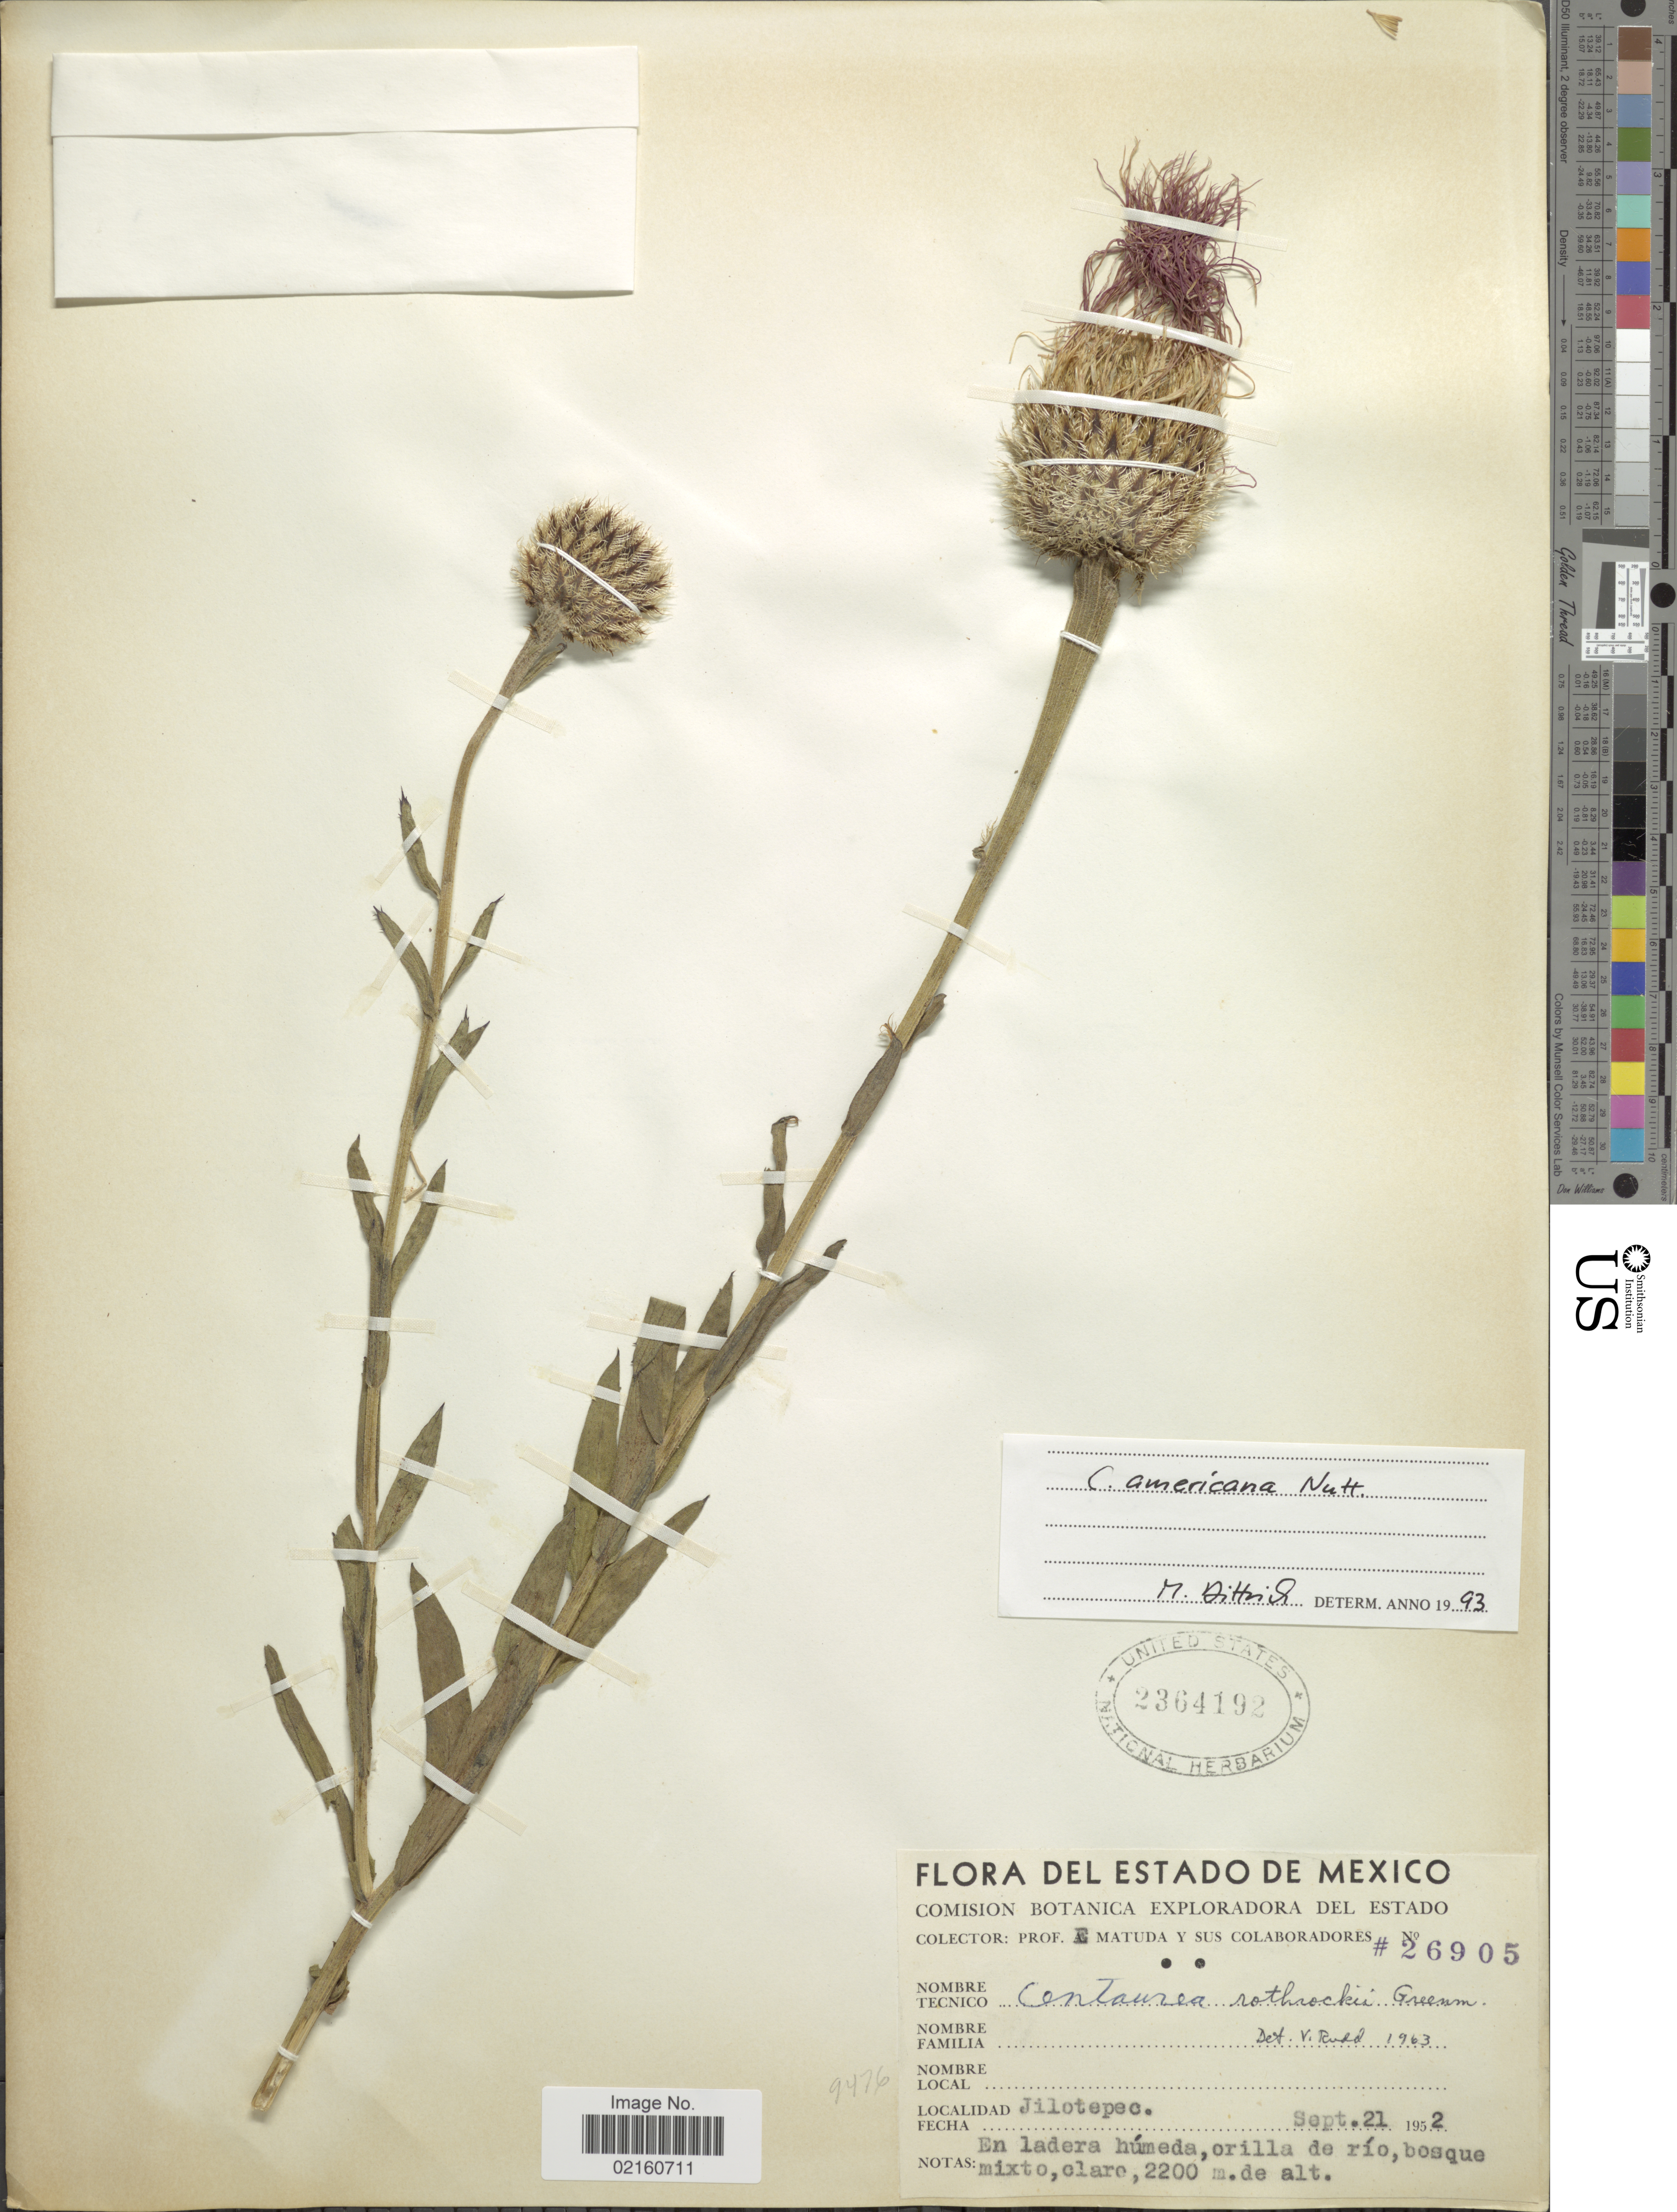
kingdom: Plantae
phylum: Tracheophyta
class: Magnoliopsida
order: Asterales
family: Asteraceae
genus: Plectocephalus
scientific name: Plectocephalus americanus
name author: (Nutt.) D. Don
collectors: E. Matuda & et al.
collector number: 26905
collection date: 1952-09-21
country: Mexico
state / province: México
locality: Jilotepec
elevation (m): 2200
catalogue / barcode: US 2364192